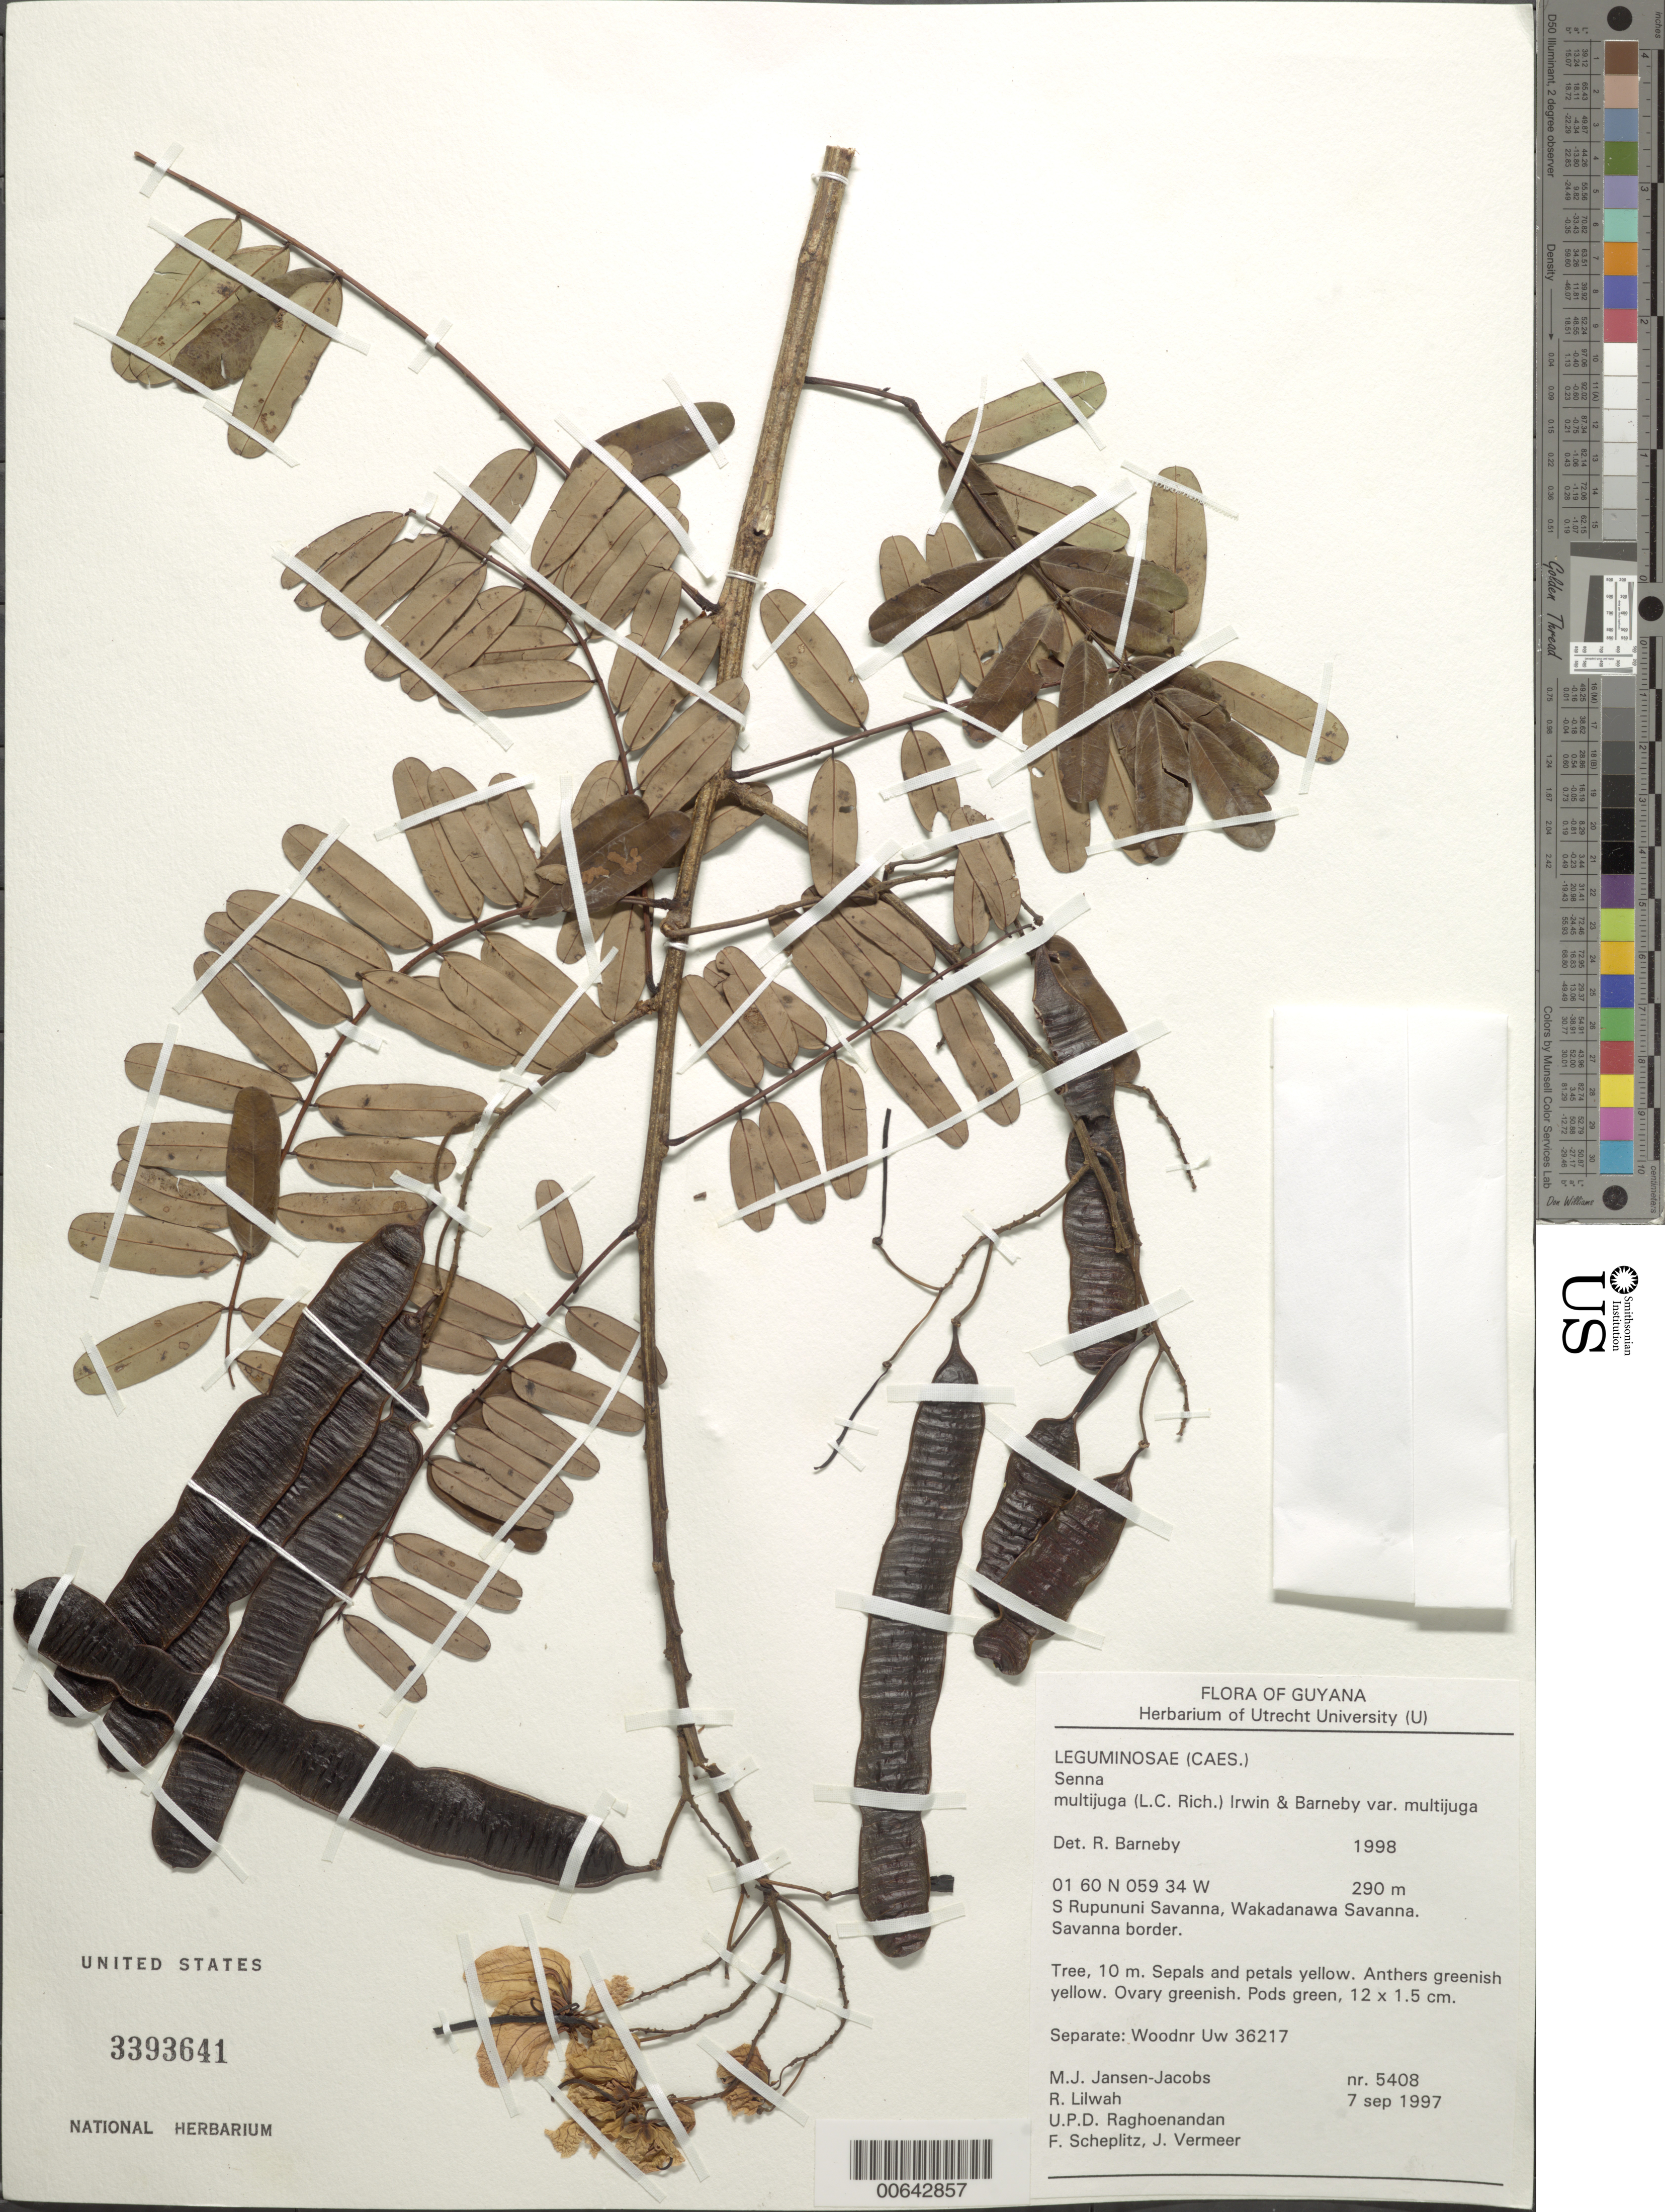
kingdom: Plantae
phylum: Tracheophyta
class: Magnoliopsida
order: Fabales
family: Fabaceae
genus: Senna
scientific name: Senna multijuga var. multijuga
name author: (Rich.) H.S. Irwin & Barneby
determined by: Barneby, Rupert C., (NY)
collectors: M. J. Jansen-Jacobs, R. Lilwah, U. Raghoenandan, F. Scheplitz & J. Vermeer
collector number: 5408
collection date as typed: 7-Sep-97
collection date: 1997-09-07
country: Guyana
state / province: U. Takutu-U. Essequibo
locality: S. Rupununi Savanna, Wakadanawa Savanna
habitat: Savanna border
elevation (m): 290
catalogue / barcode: US 3393641